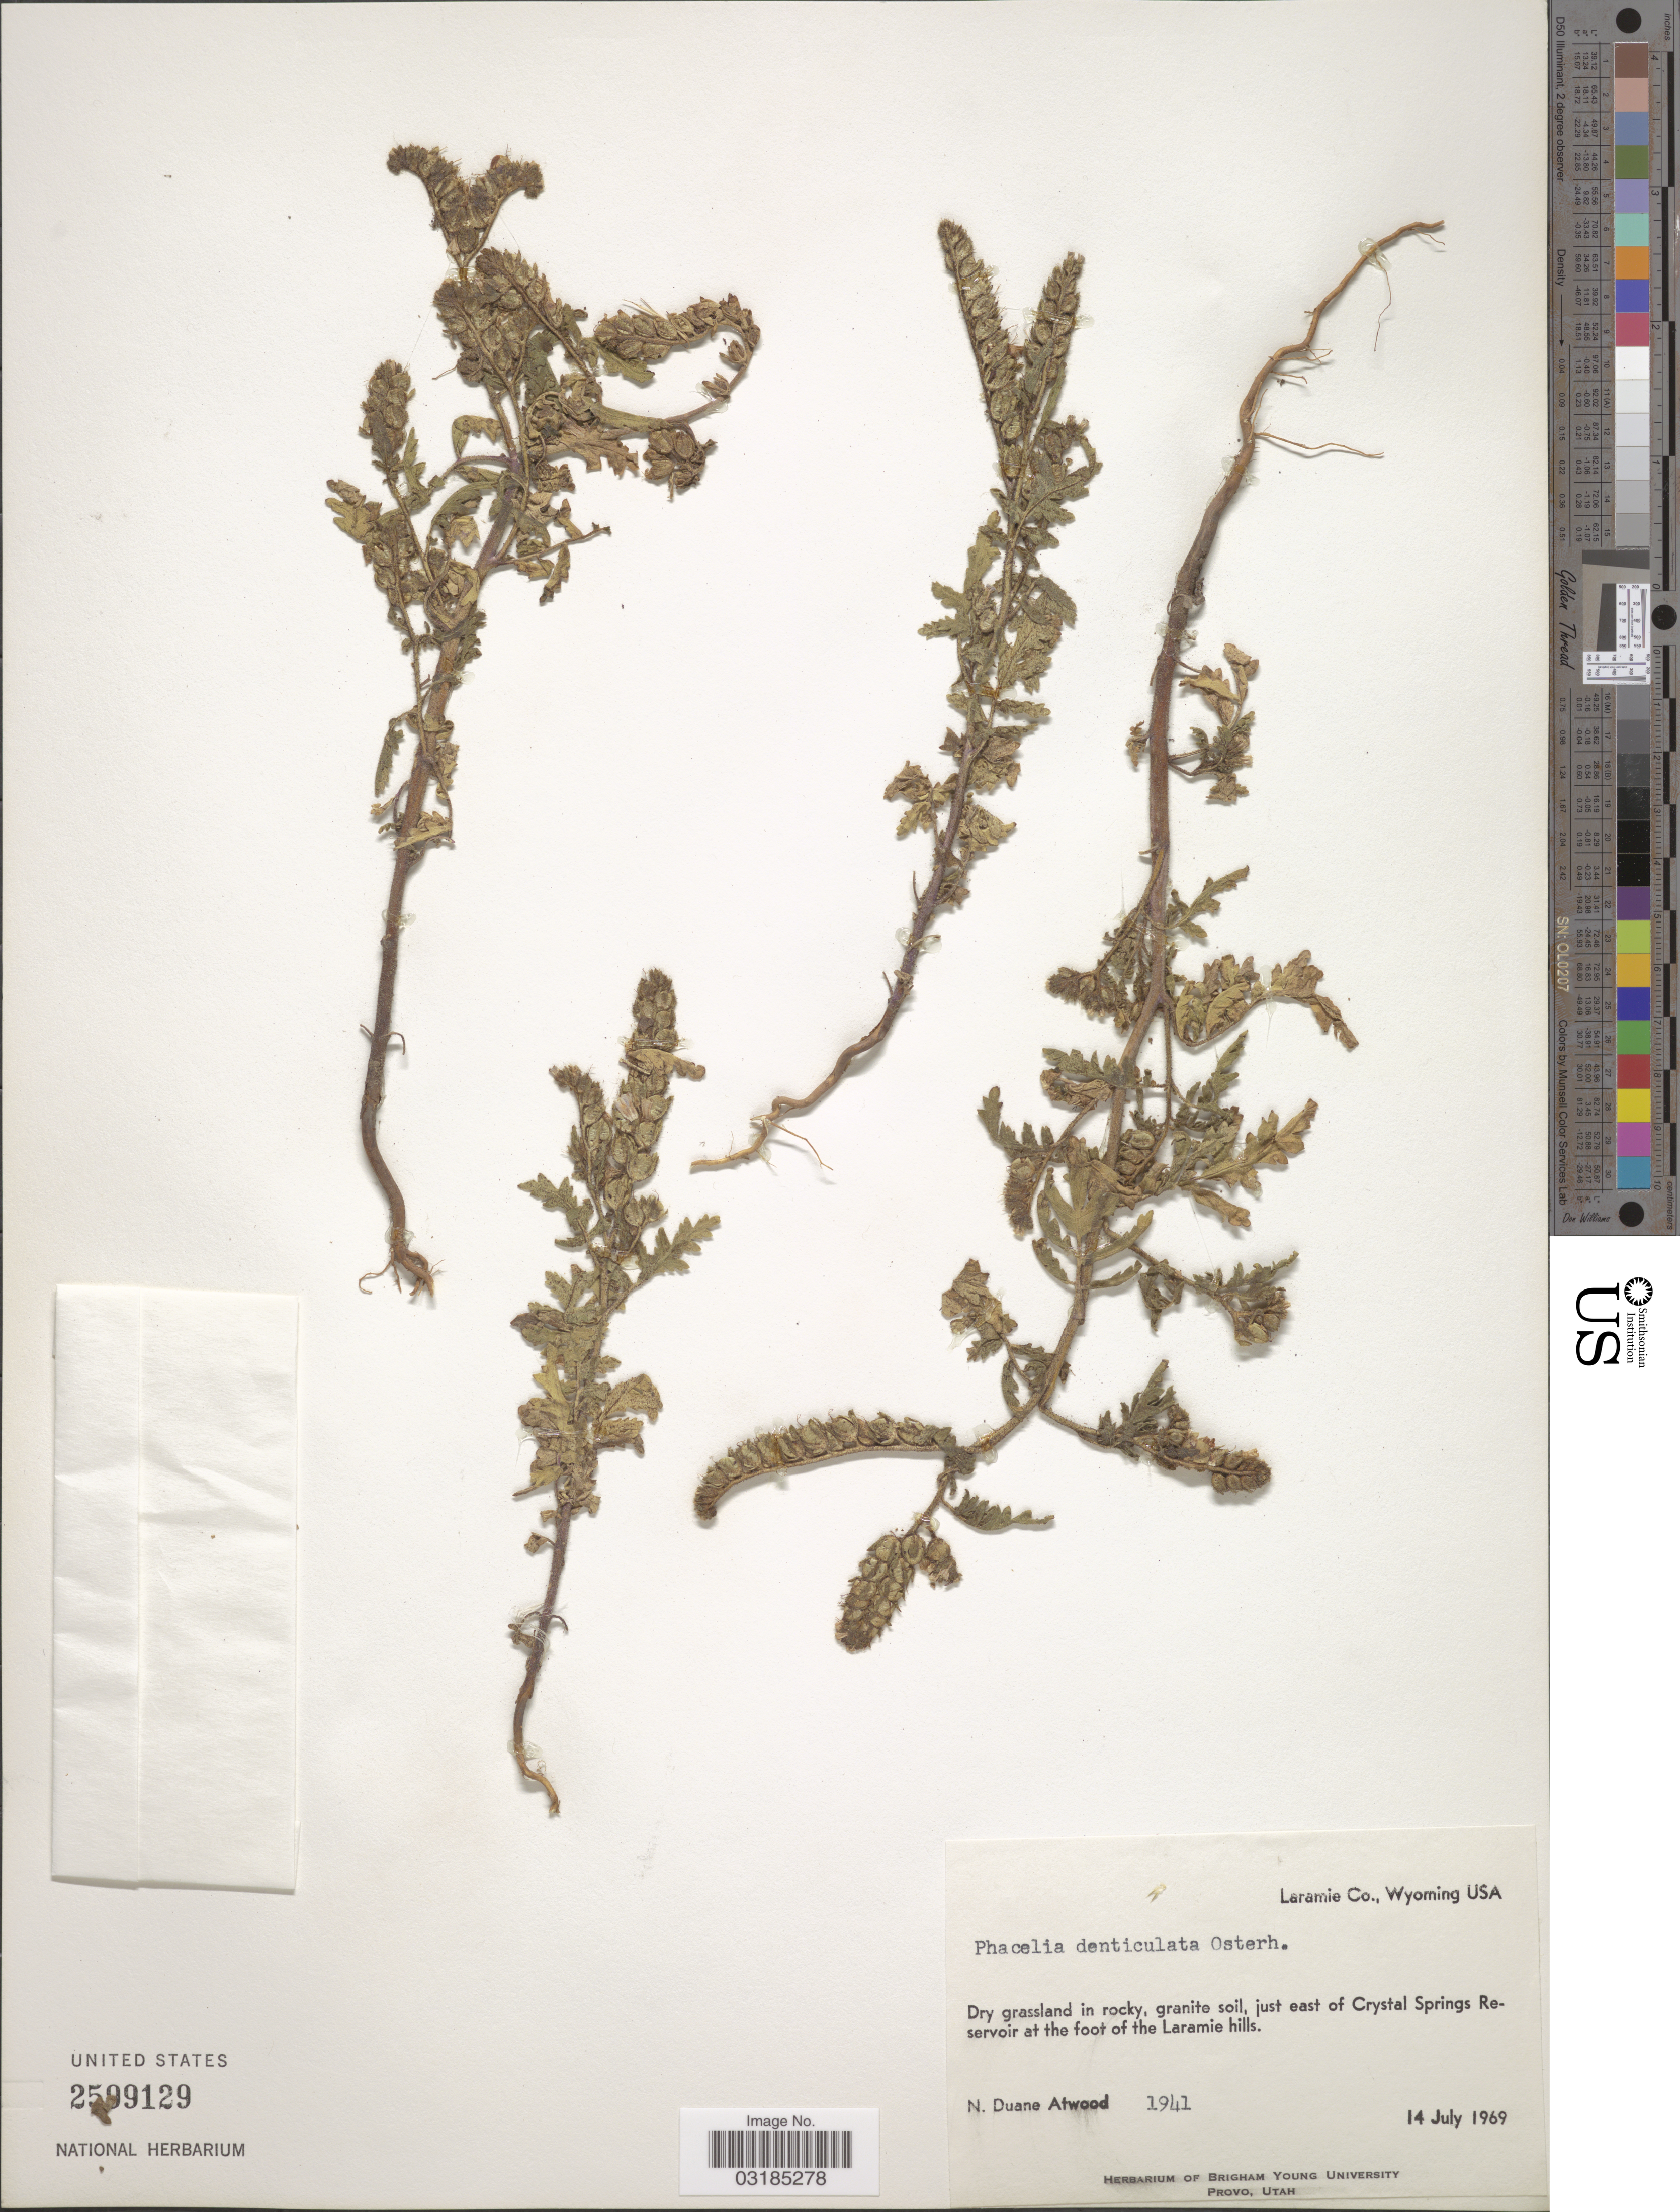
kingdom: Plantae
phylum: Tracheophyta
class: Magnoliopsida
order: Boraginales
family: Hydrophyllaceae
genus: Phacelia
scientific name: Phacelia denticulata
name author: Osterh.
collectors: N. Atwood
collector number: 1941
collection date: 1969-07-14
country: United States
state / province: Wyoming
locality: Laramie Co. Just east of Crystal Springs Reservoir at the foot of the Laramie hills.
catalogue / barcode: US 2599129